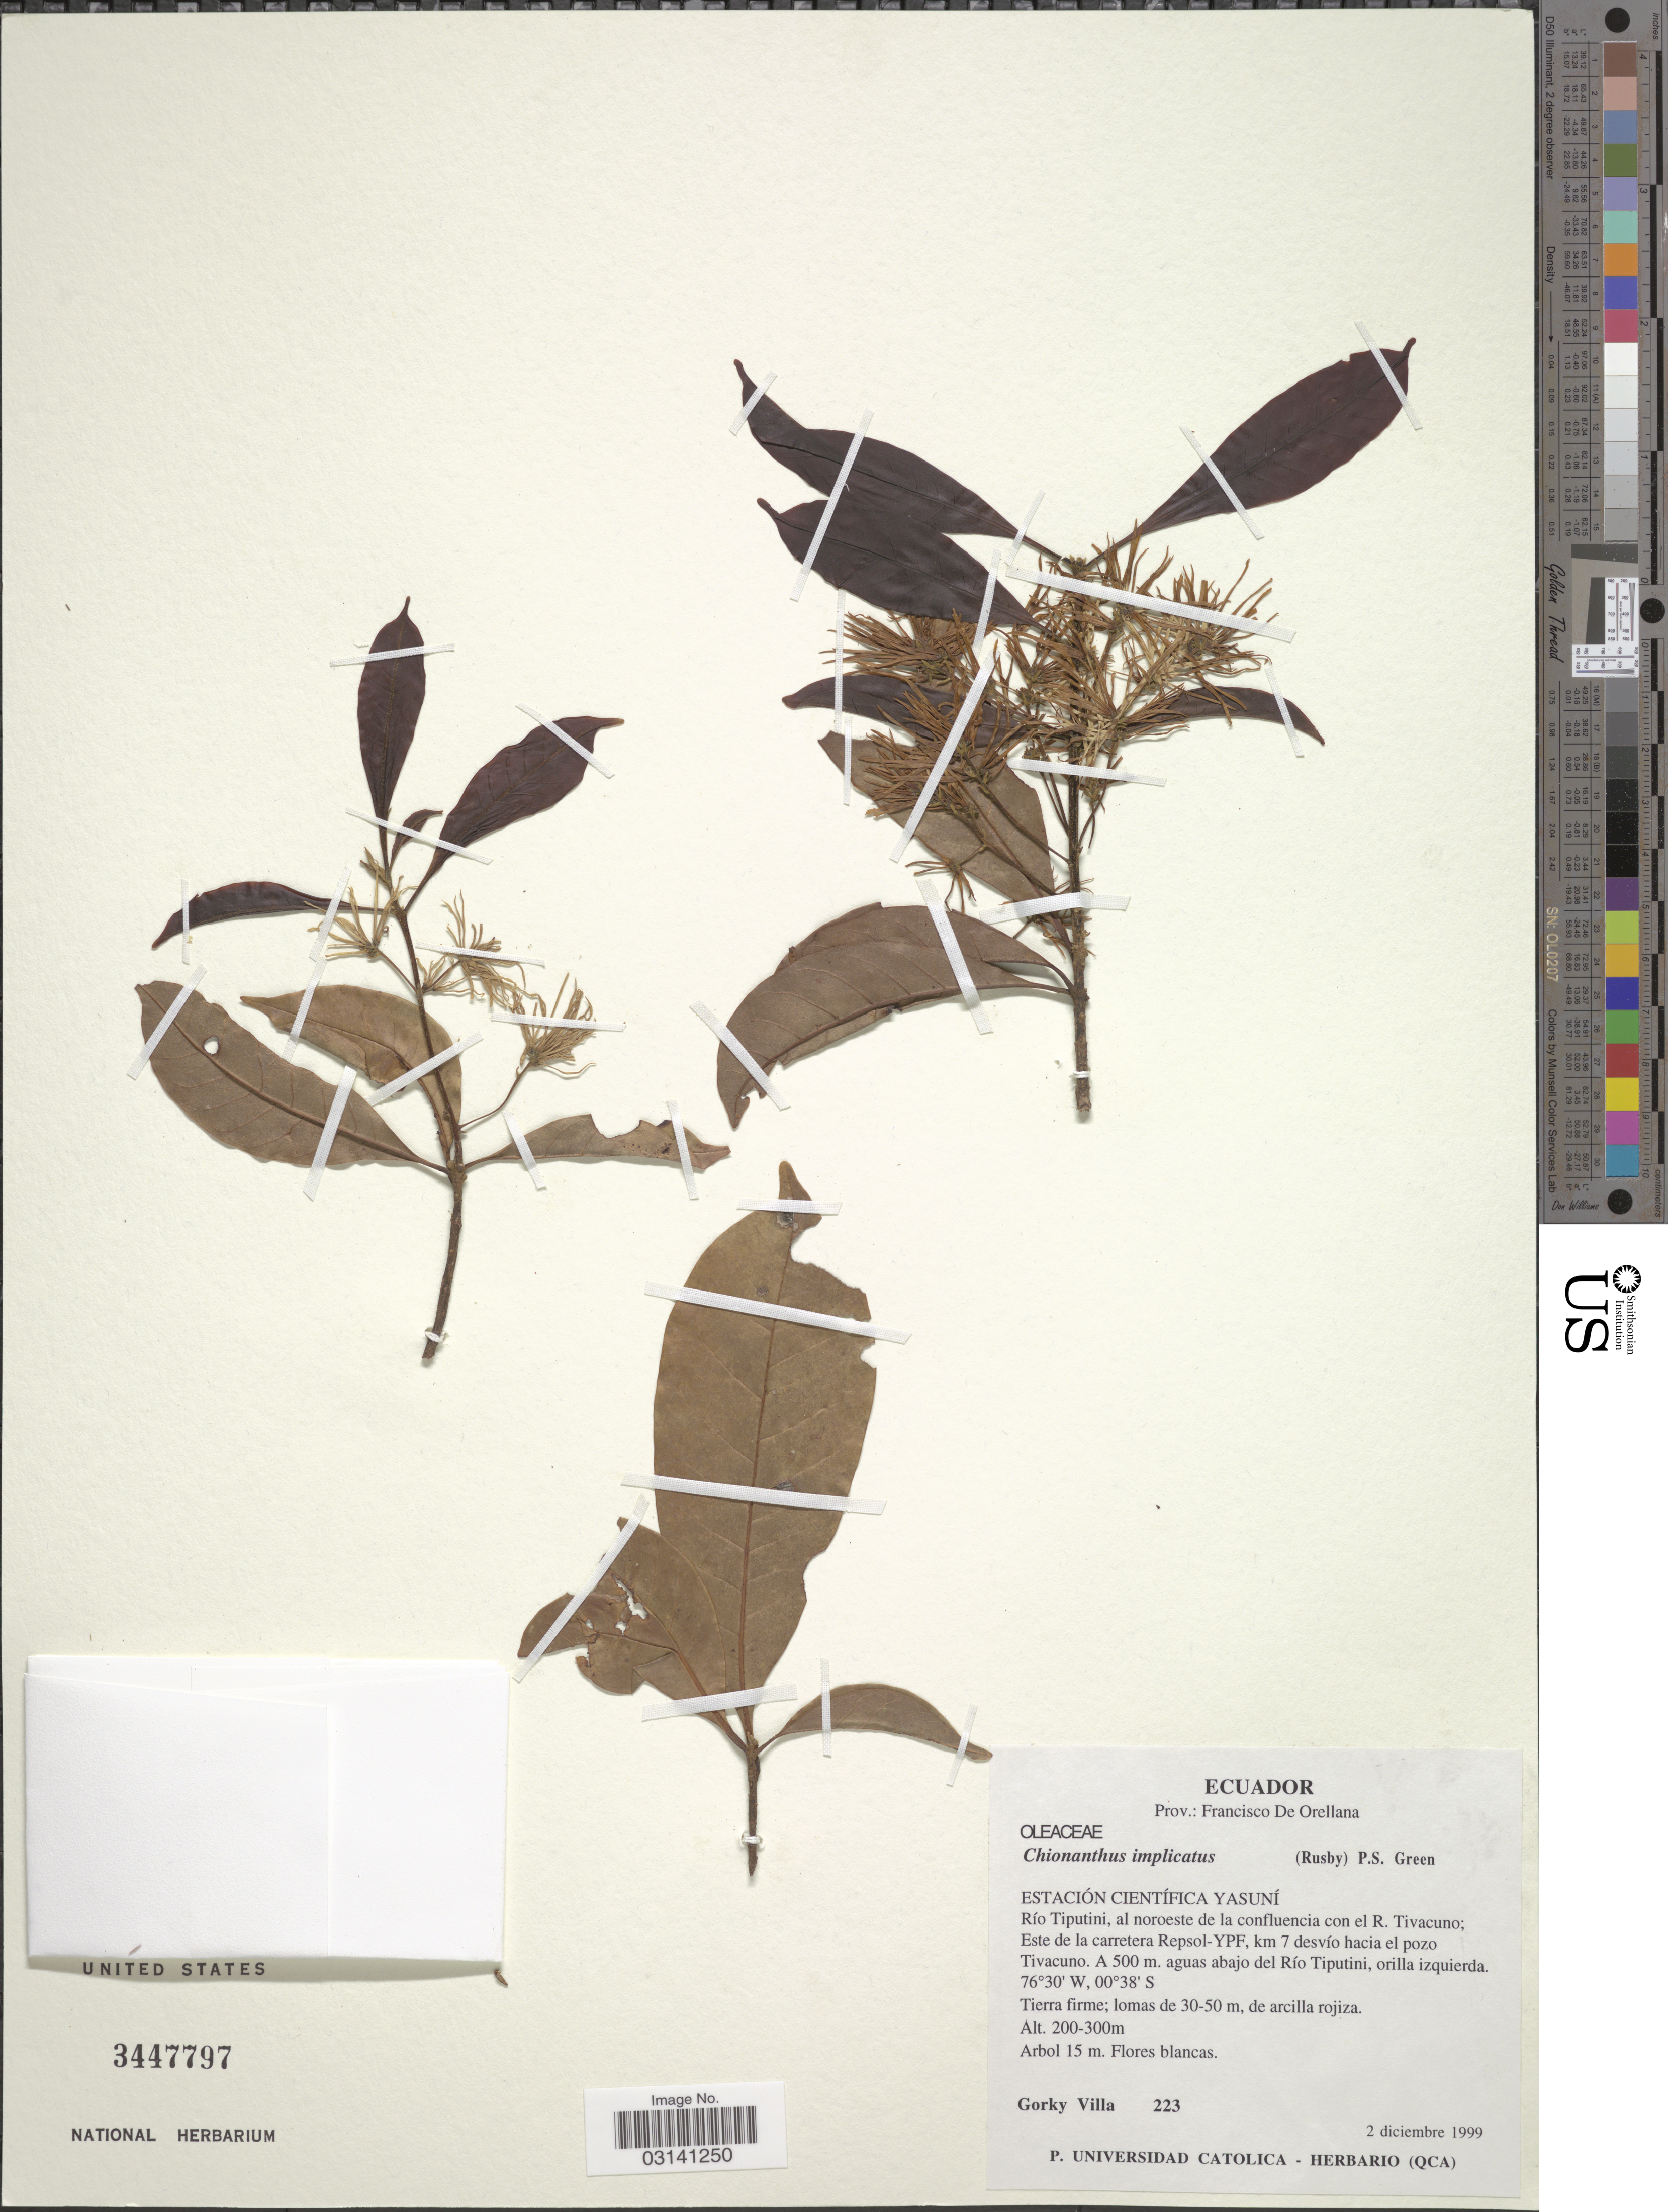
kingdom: Plantae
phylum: Tracheophyta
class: Magnoliopsida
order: Lamiales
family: Oleaceae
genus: Chionanthus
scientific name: Chionanthus implicatus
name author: (Rusby) P.S. Green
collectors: G. Villa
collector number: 223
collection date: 1999-12-02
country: Ecuador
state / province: Orellana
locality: Prov.: Francisco De Orellana, Estación Científica Yasuní, Río Tiputini, al noroeste de la confluencia con el R. Tivacuno; Este de la carretera Repsol-YPF, km 7 desvío hacia el pozo Tivacuno. A 500 m. aguas abajo del Río Tiputini, orilla izquierda.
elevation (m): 200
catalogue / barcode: US 3447797